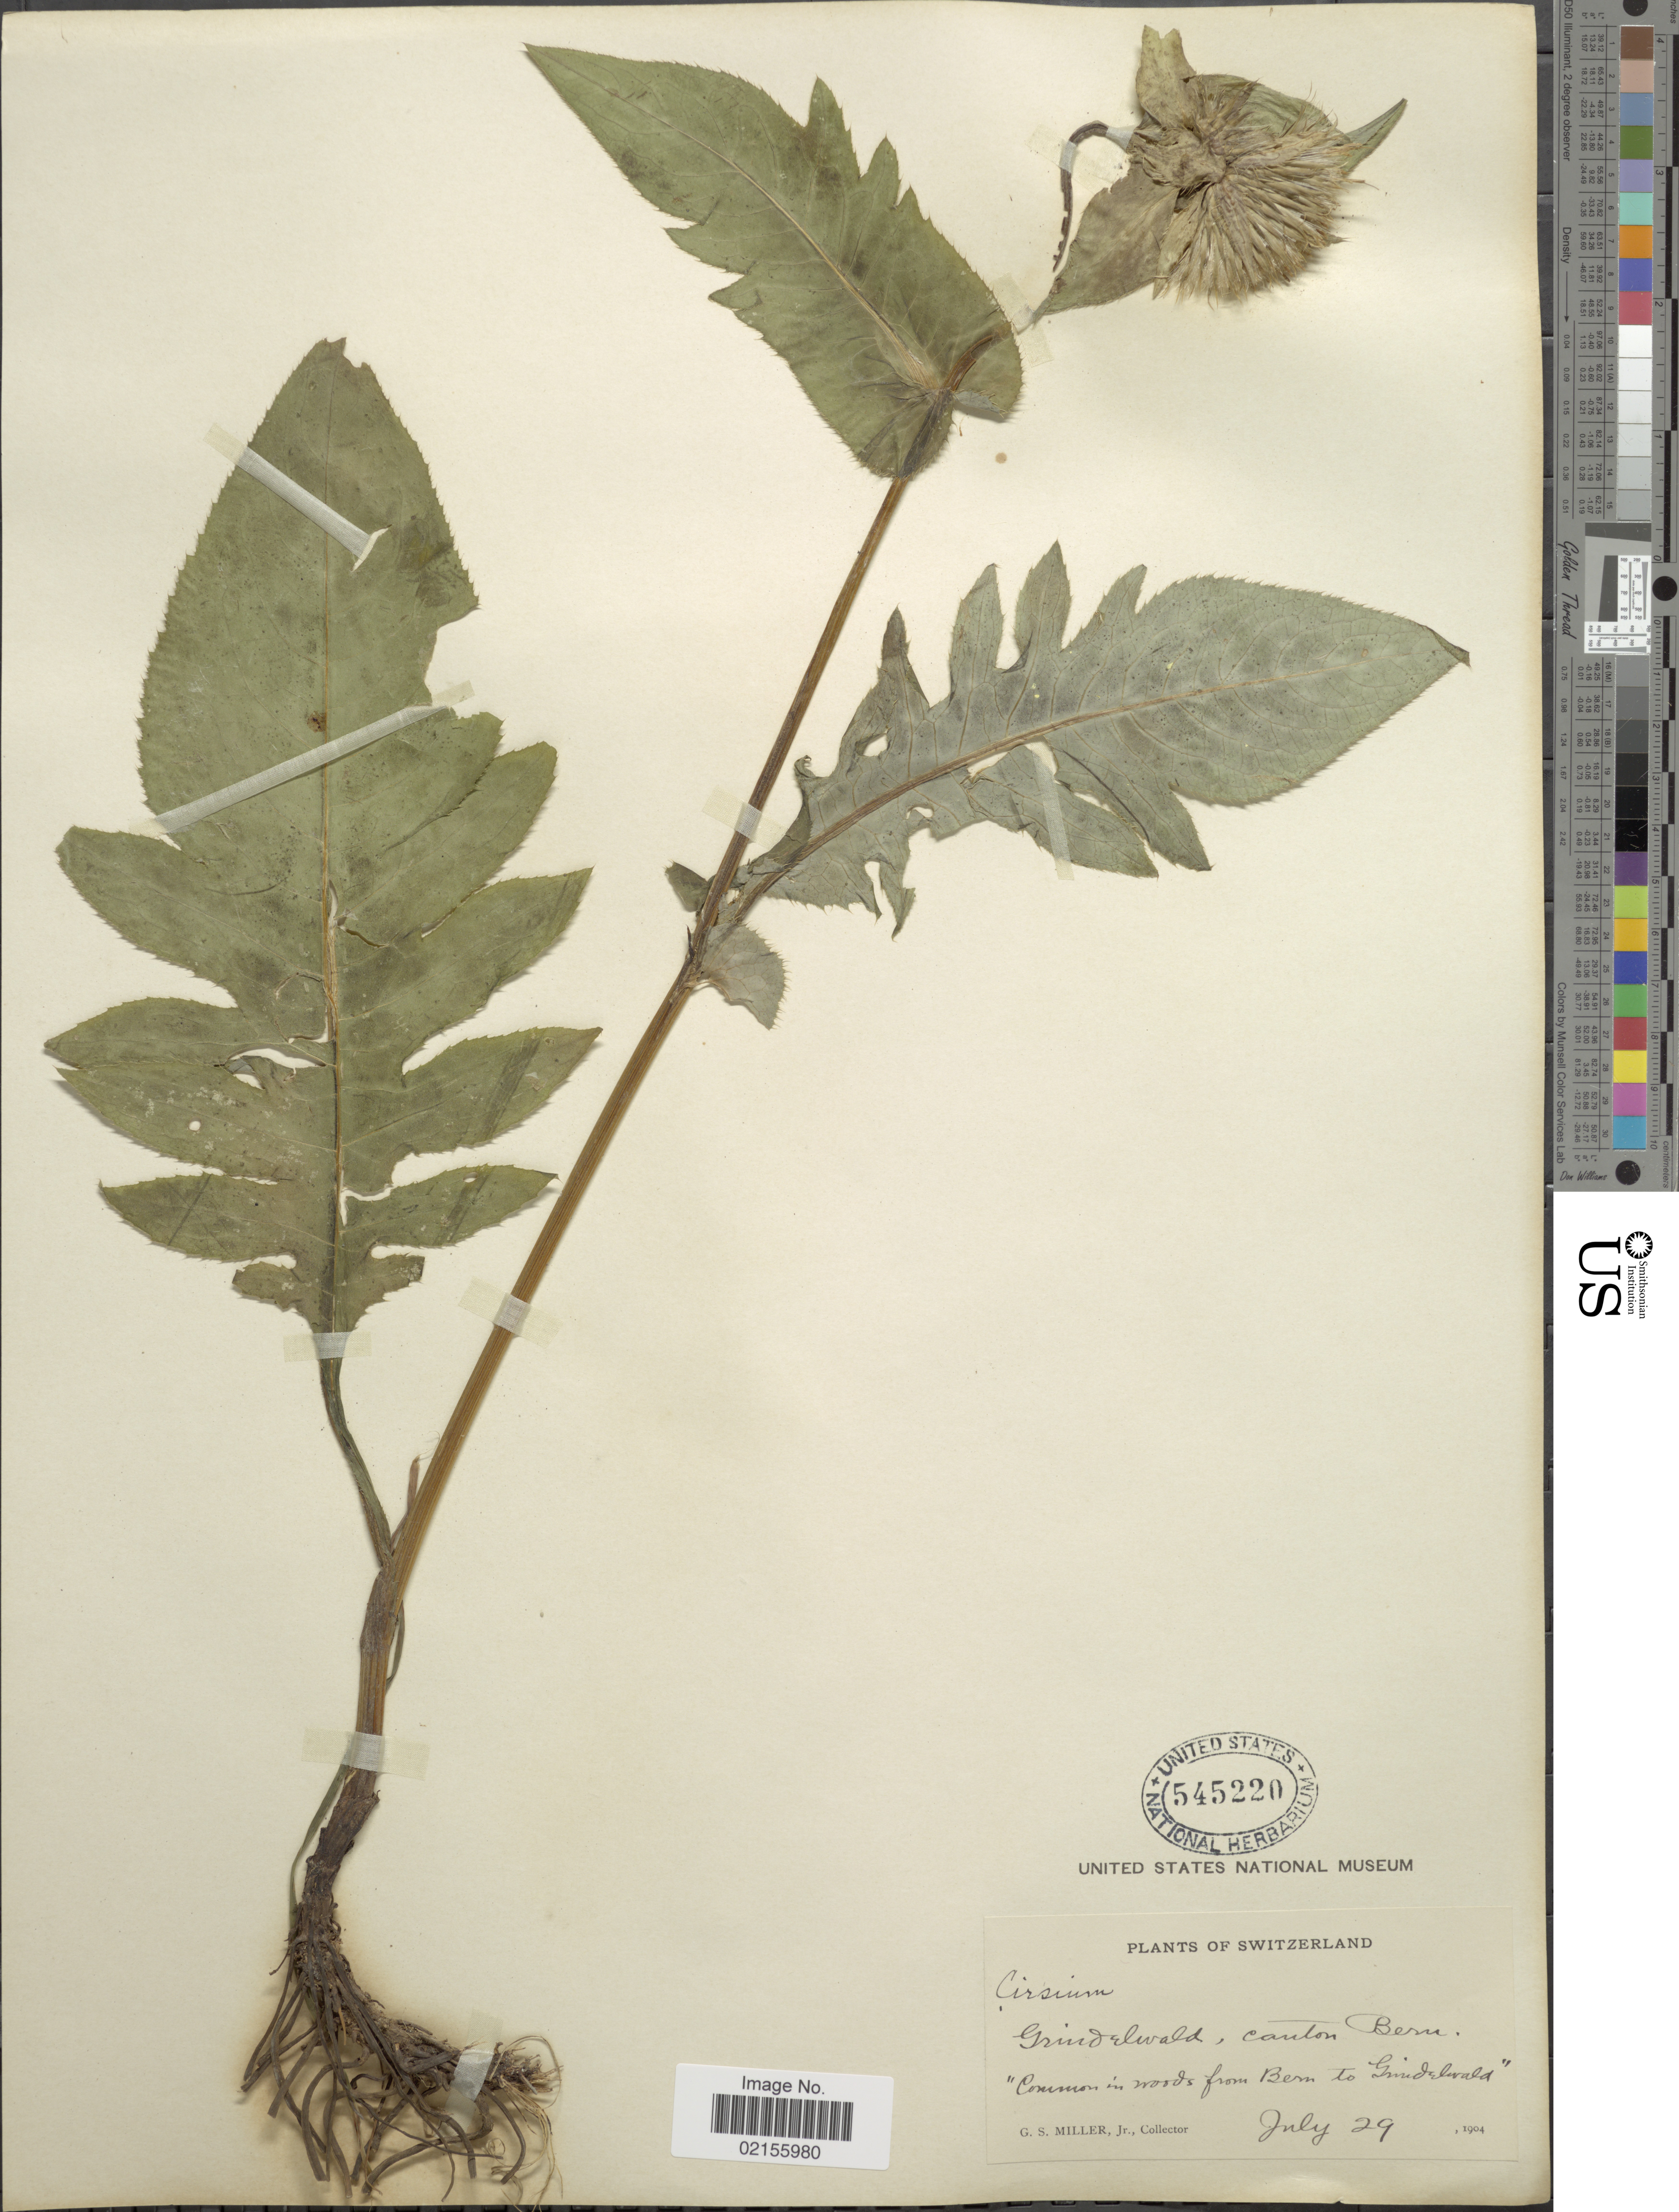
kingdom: Plantae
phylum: Tracheophyta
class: Magnoliopsida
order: Asterales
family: Asteraceae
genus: Carduus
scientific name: Carduus sp.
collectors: G. S. Miller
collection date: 1904-07-29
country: Switzerland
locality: Grindelwald, canton Bern. 'Common in woods from Bern to Grindelwald'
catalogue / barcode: US 545220